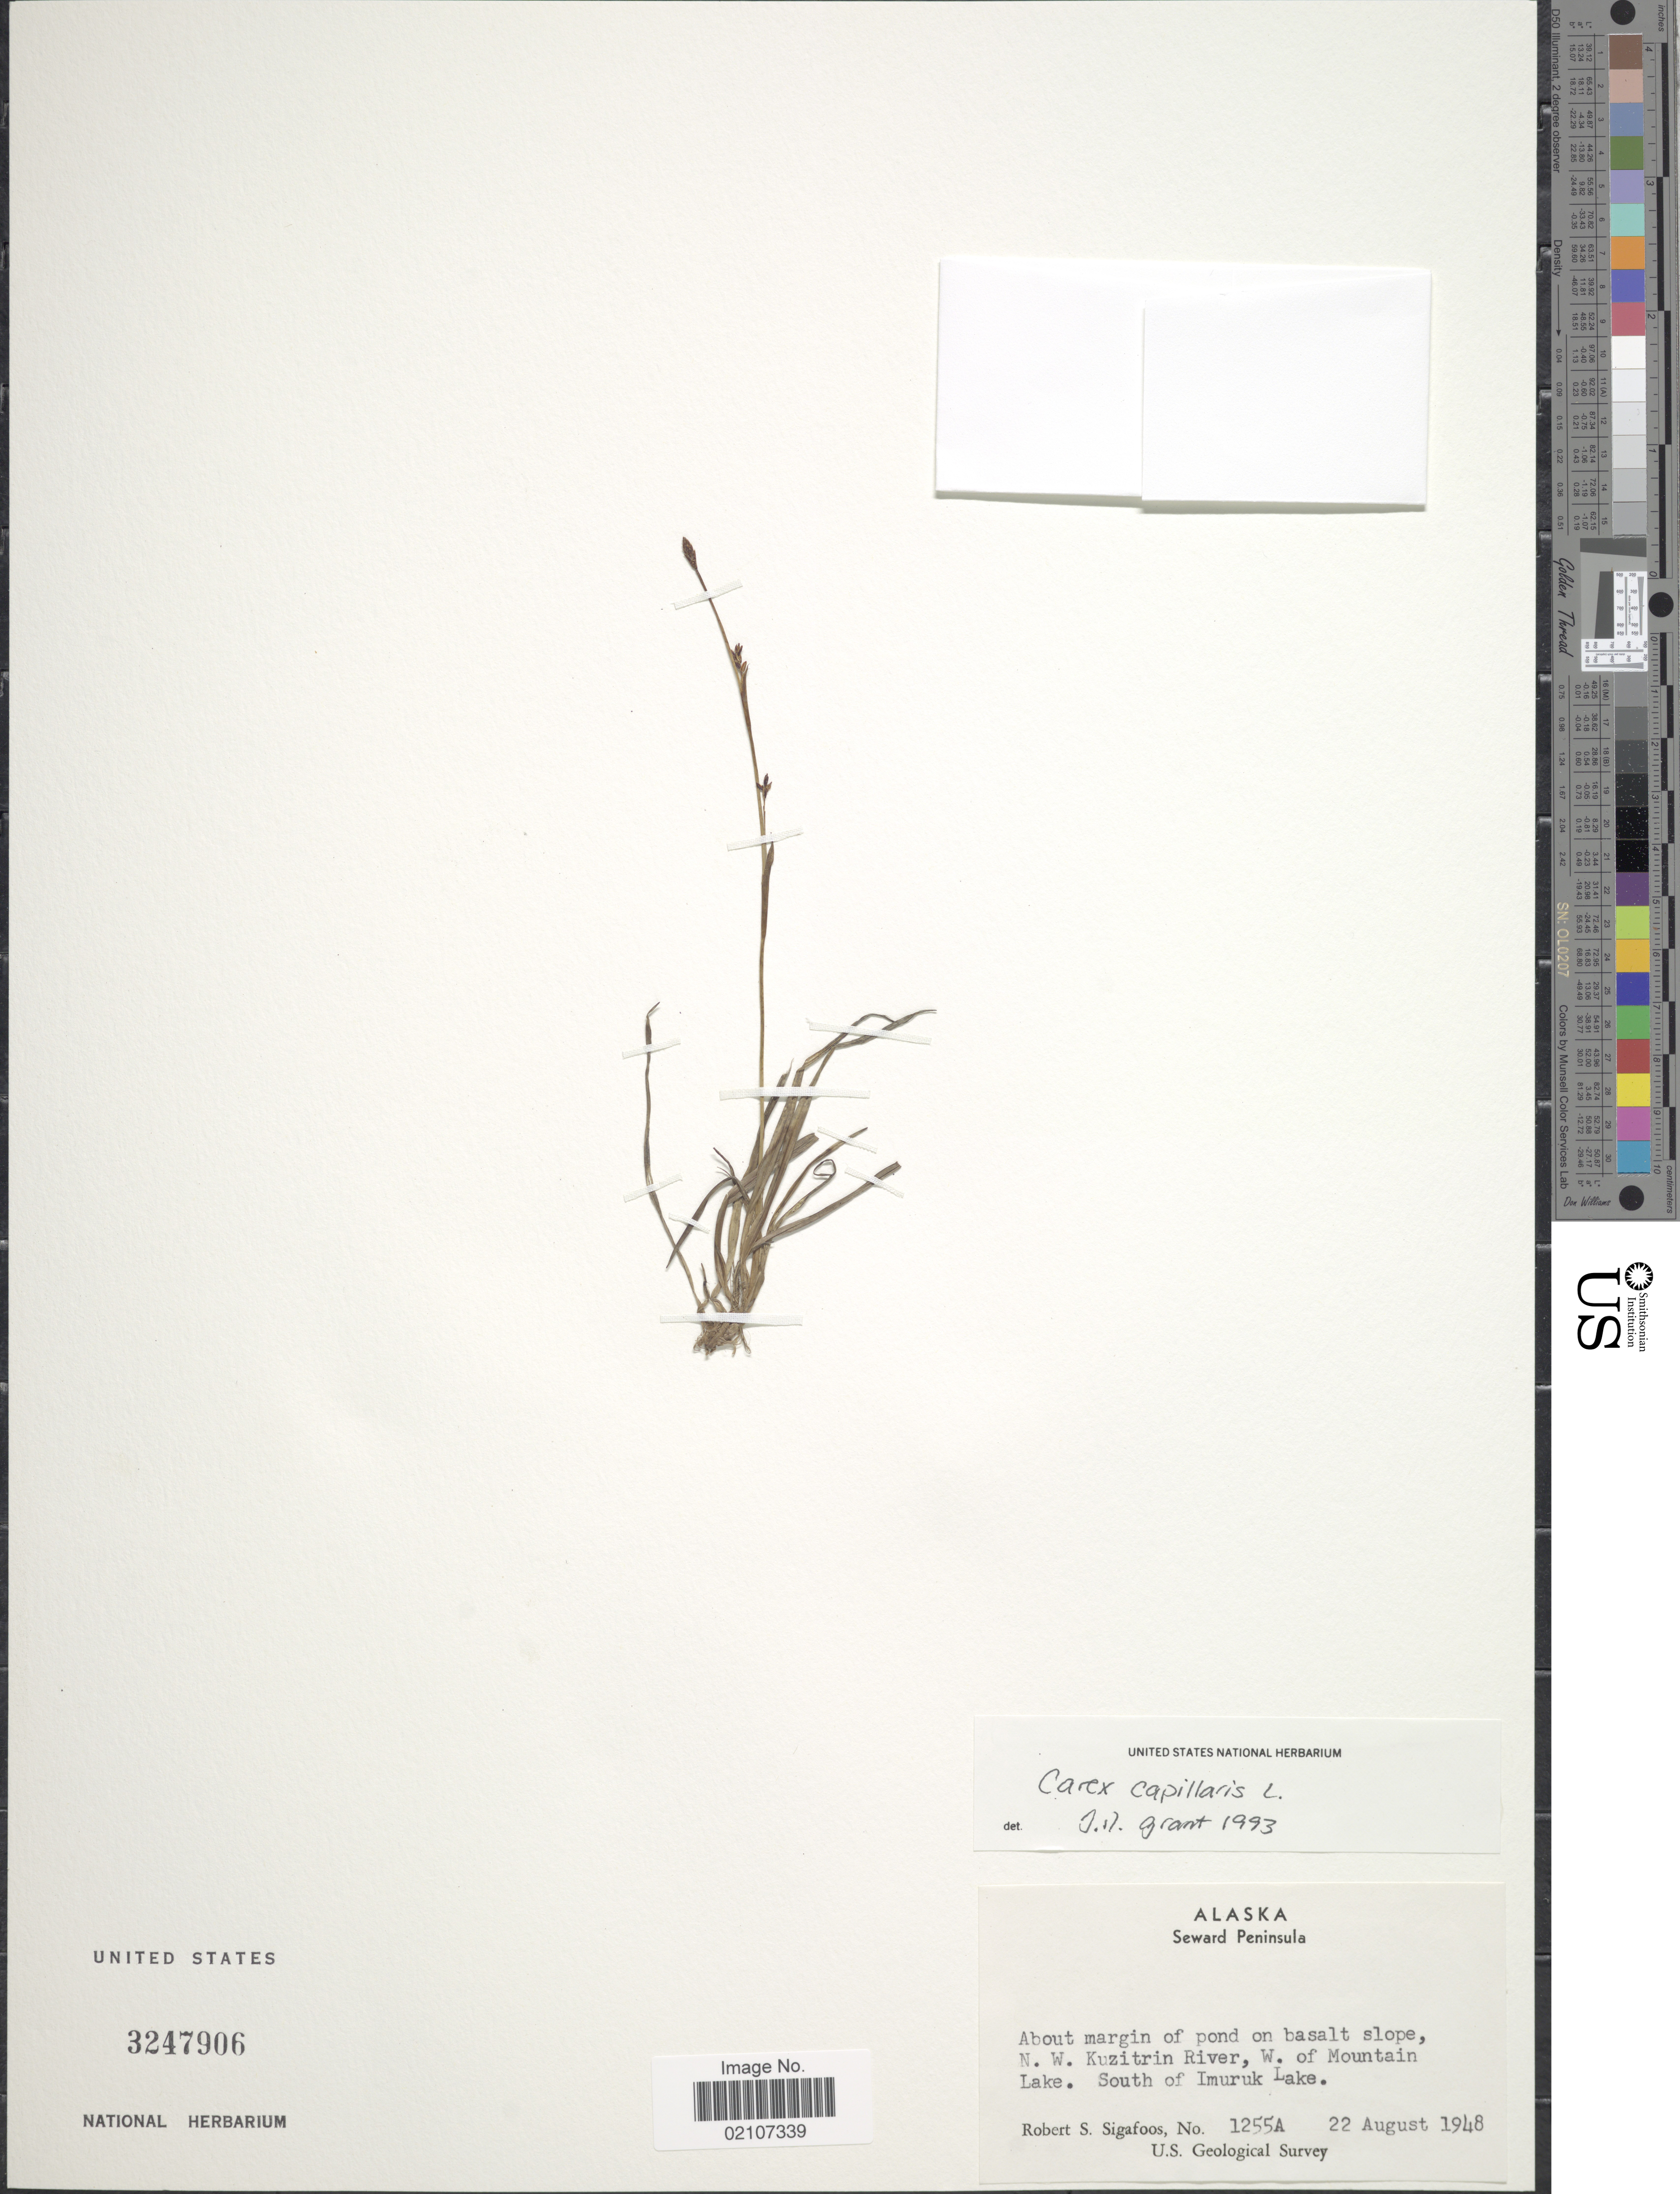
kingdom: Plantae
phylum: Tracheophyta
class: Liliopsida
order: Poales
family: Cyperaceae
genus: Carex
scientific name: Carex capillaris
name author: L.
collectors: R. Sigafoos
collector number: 1255A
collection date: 1948-08-22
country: United States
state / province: Alaska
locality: Seward Peninsula. About margin of pond on basalt slope, N.W. Kuzitrin River, W. of Mountain Lake. South of Imuruk lake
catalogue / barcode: US 3247906